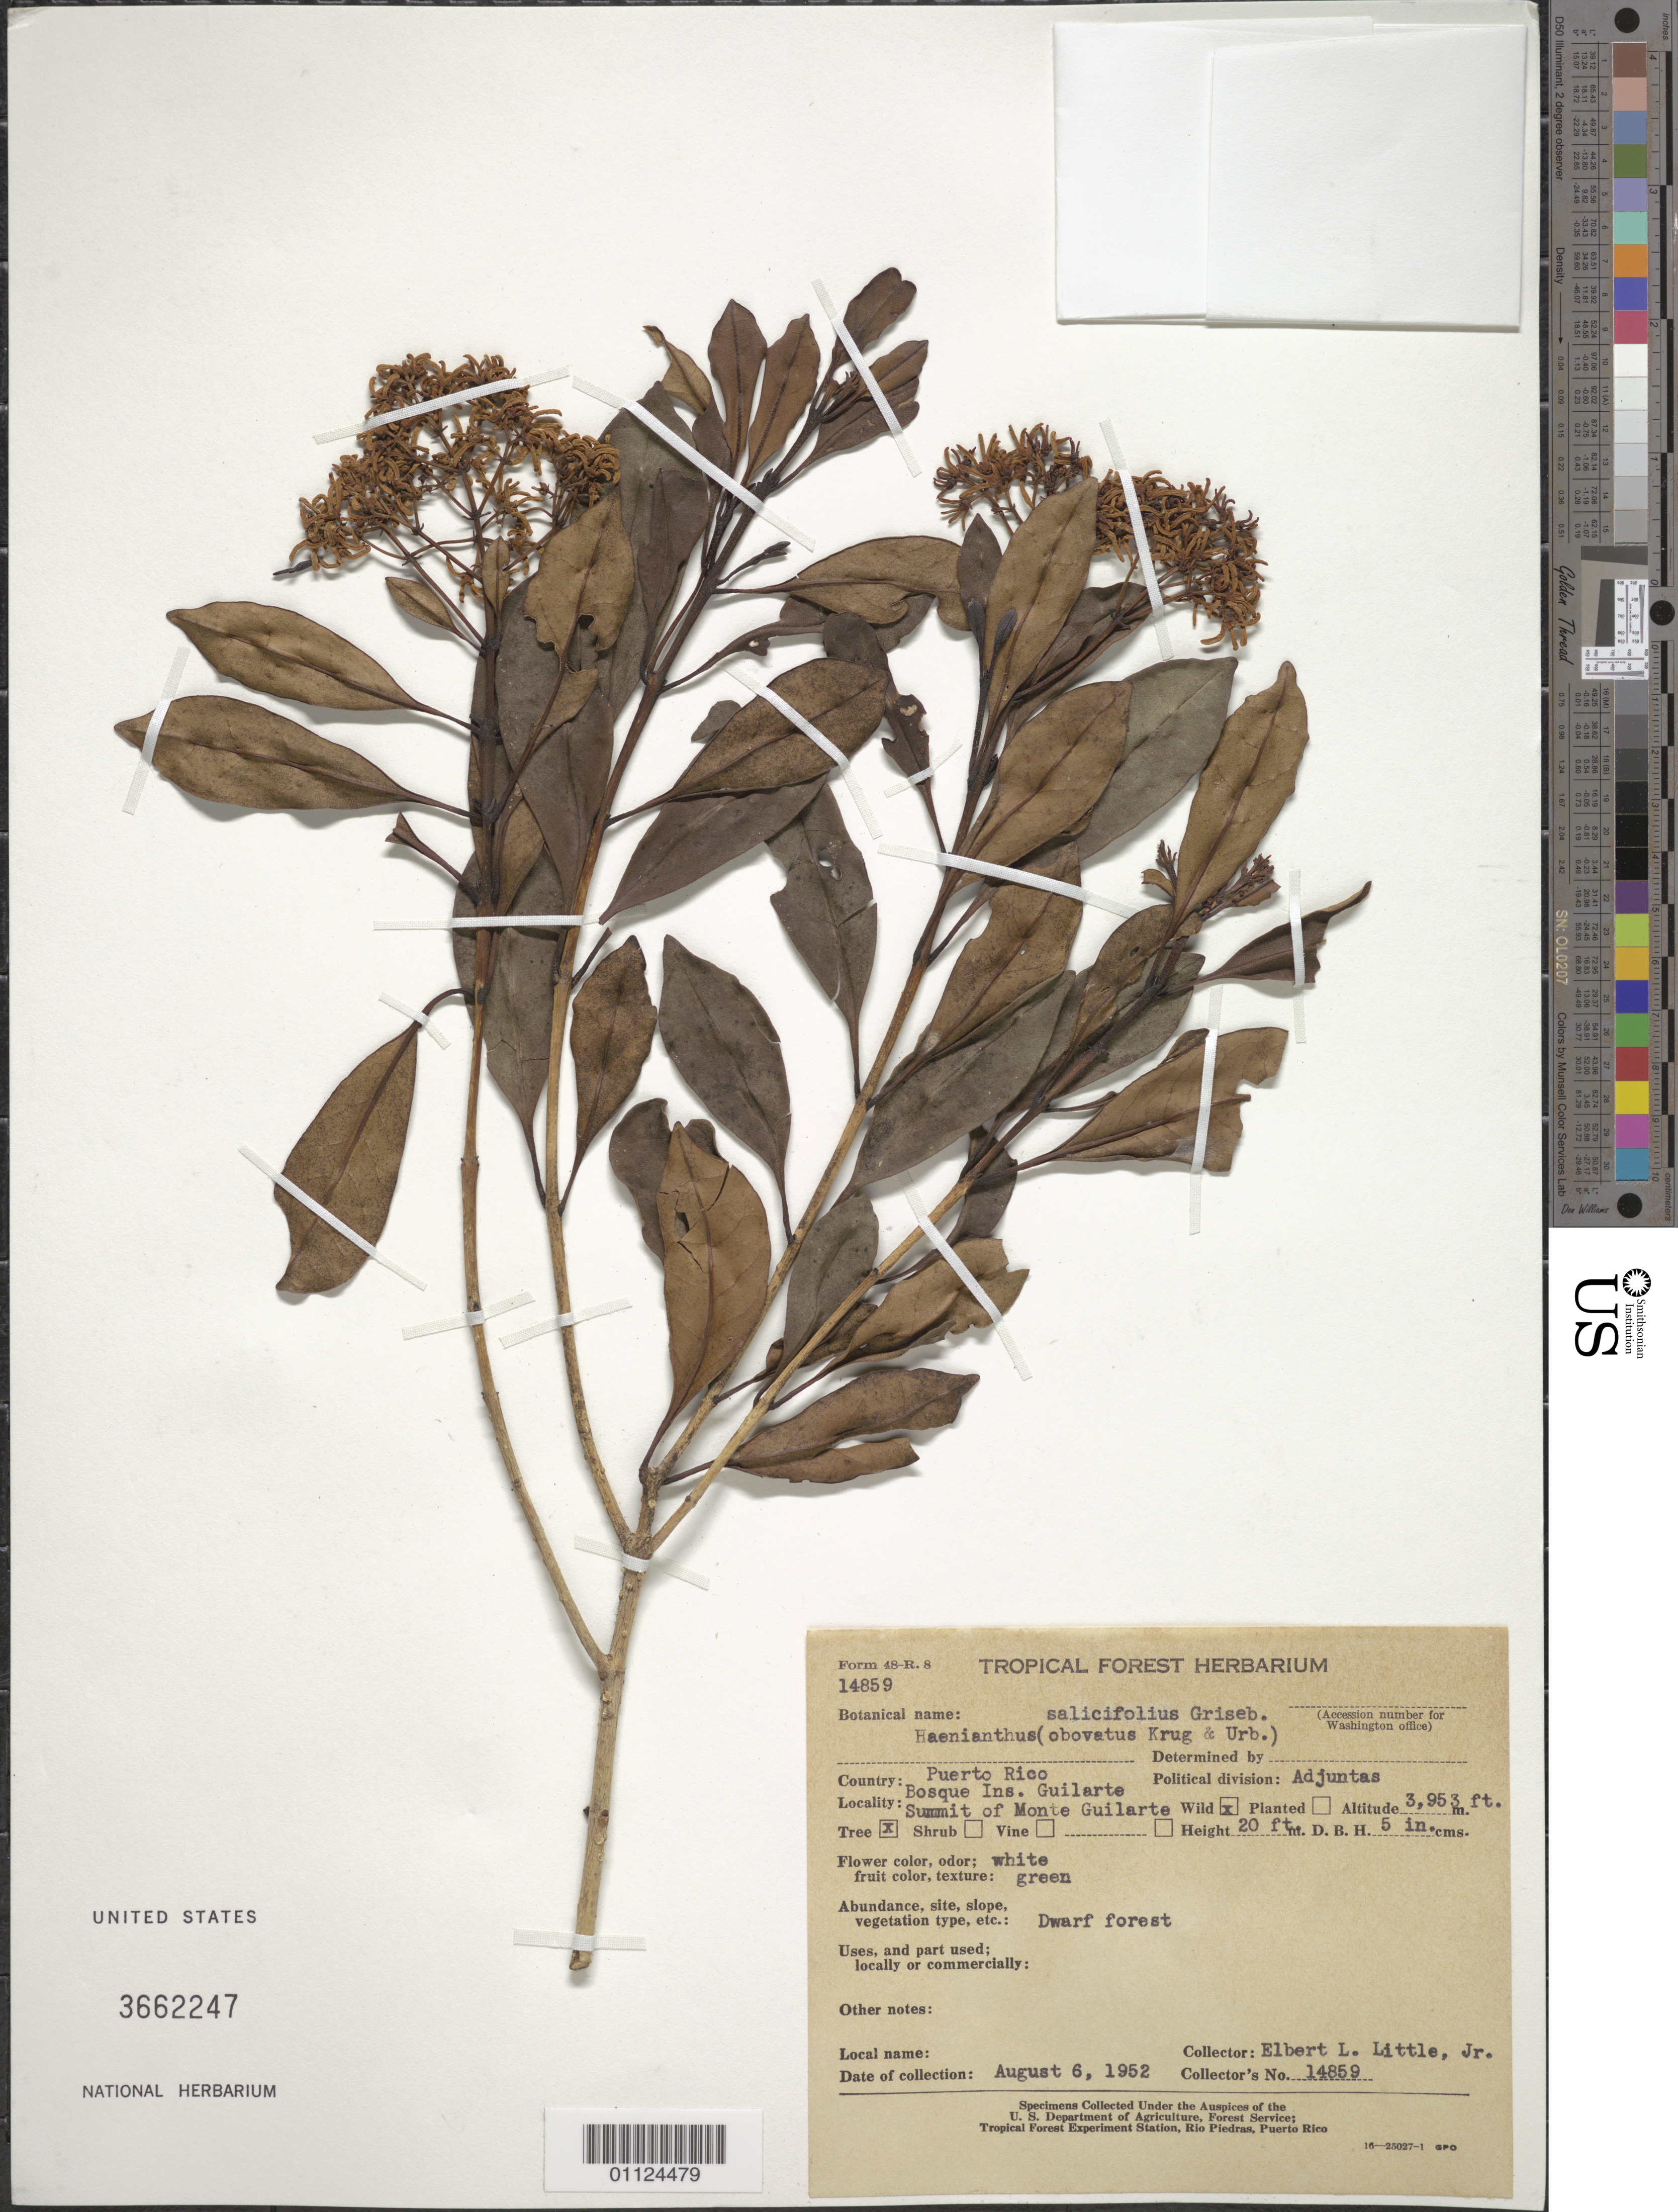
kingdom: Plantae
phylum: Tracheophyta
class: Magnoliopsida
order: Lamiales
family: Oleaceae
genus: Haenianthus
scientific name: Haenianthus salicifolius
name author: Griseb.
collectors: E. L. Little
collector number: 14859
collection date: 1952-08-06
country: Puerto Rico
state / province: Adjuntas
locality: Bosque Ins. Guilarte, summit of Monte Guilarte.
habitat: Dwarf forest.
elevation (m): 1205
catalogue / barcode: US 3662247